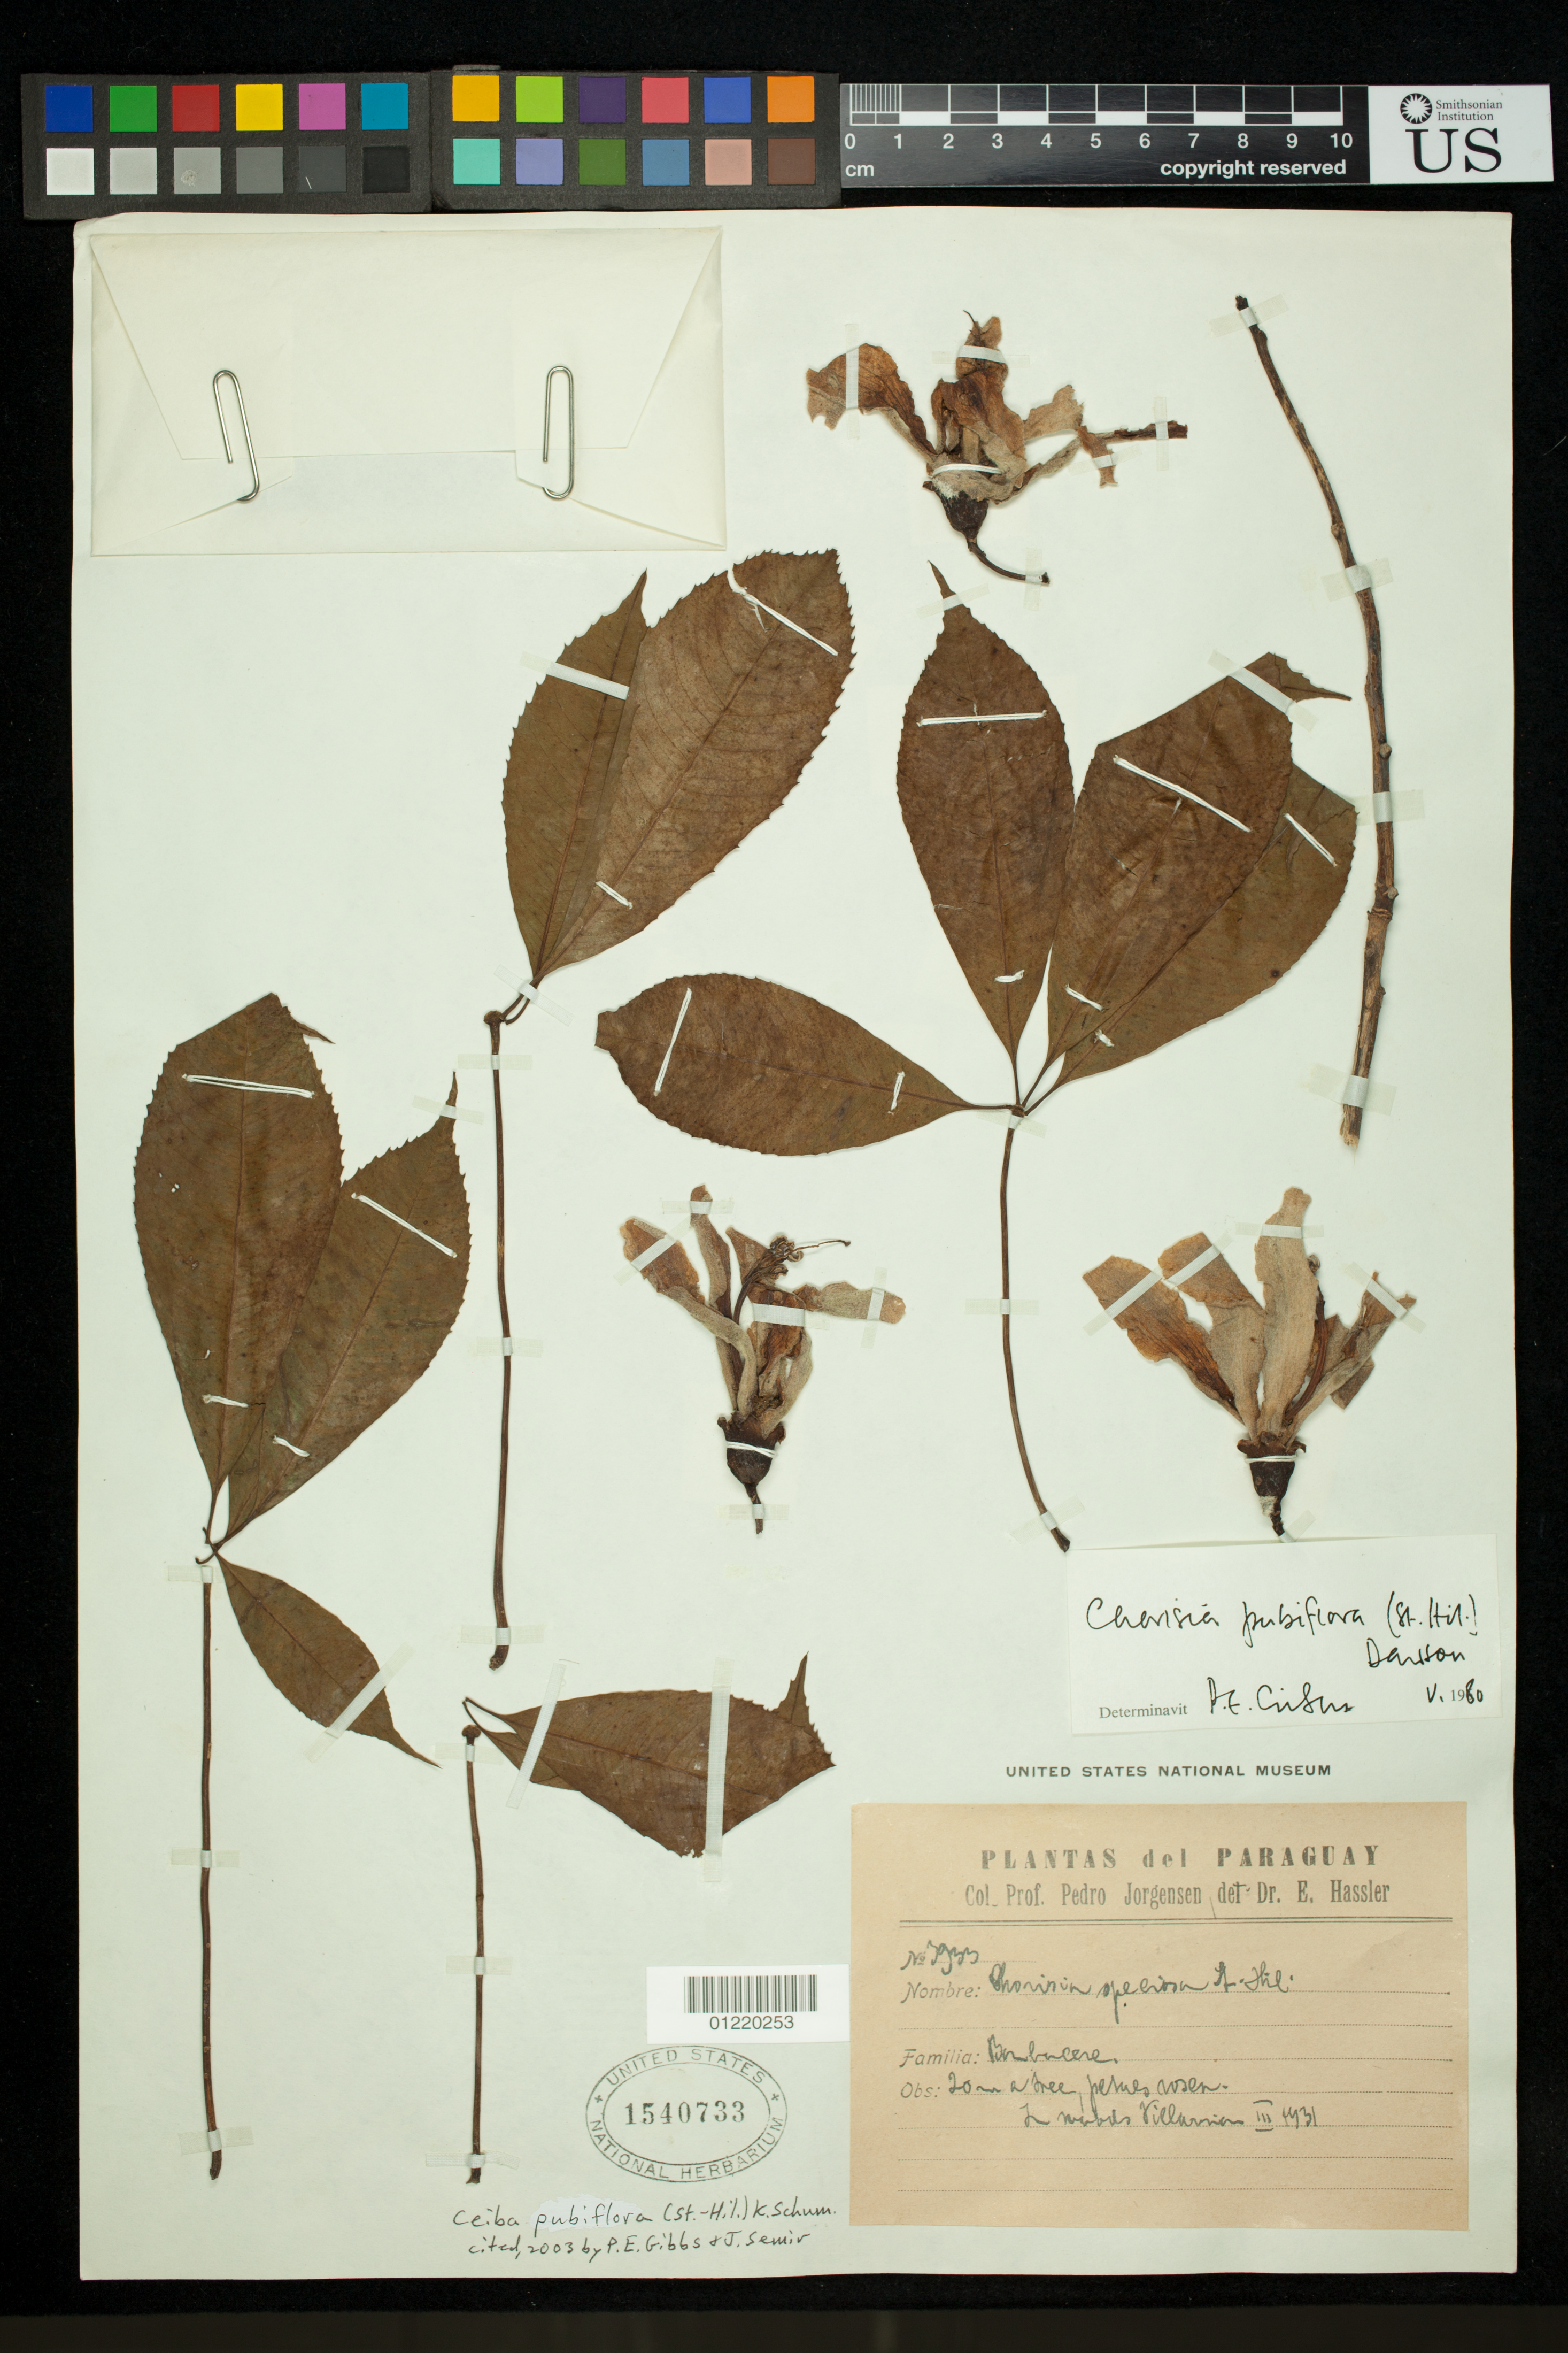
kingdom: Plantae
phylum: Tracheophyta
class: Magnoliopsida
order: Malvales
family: Malvaceae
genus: Ceiba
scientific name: Ceiba pubiflora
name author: (A. St.-Hil.) K. Schum.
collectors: P. Jorgensen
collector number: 3933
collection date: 1931-03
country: Paraguay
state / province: Guairá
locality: Villarrica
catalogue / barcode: US 1540733